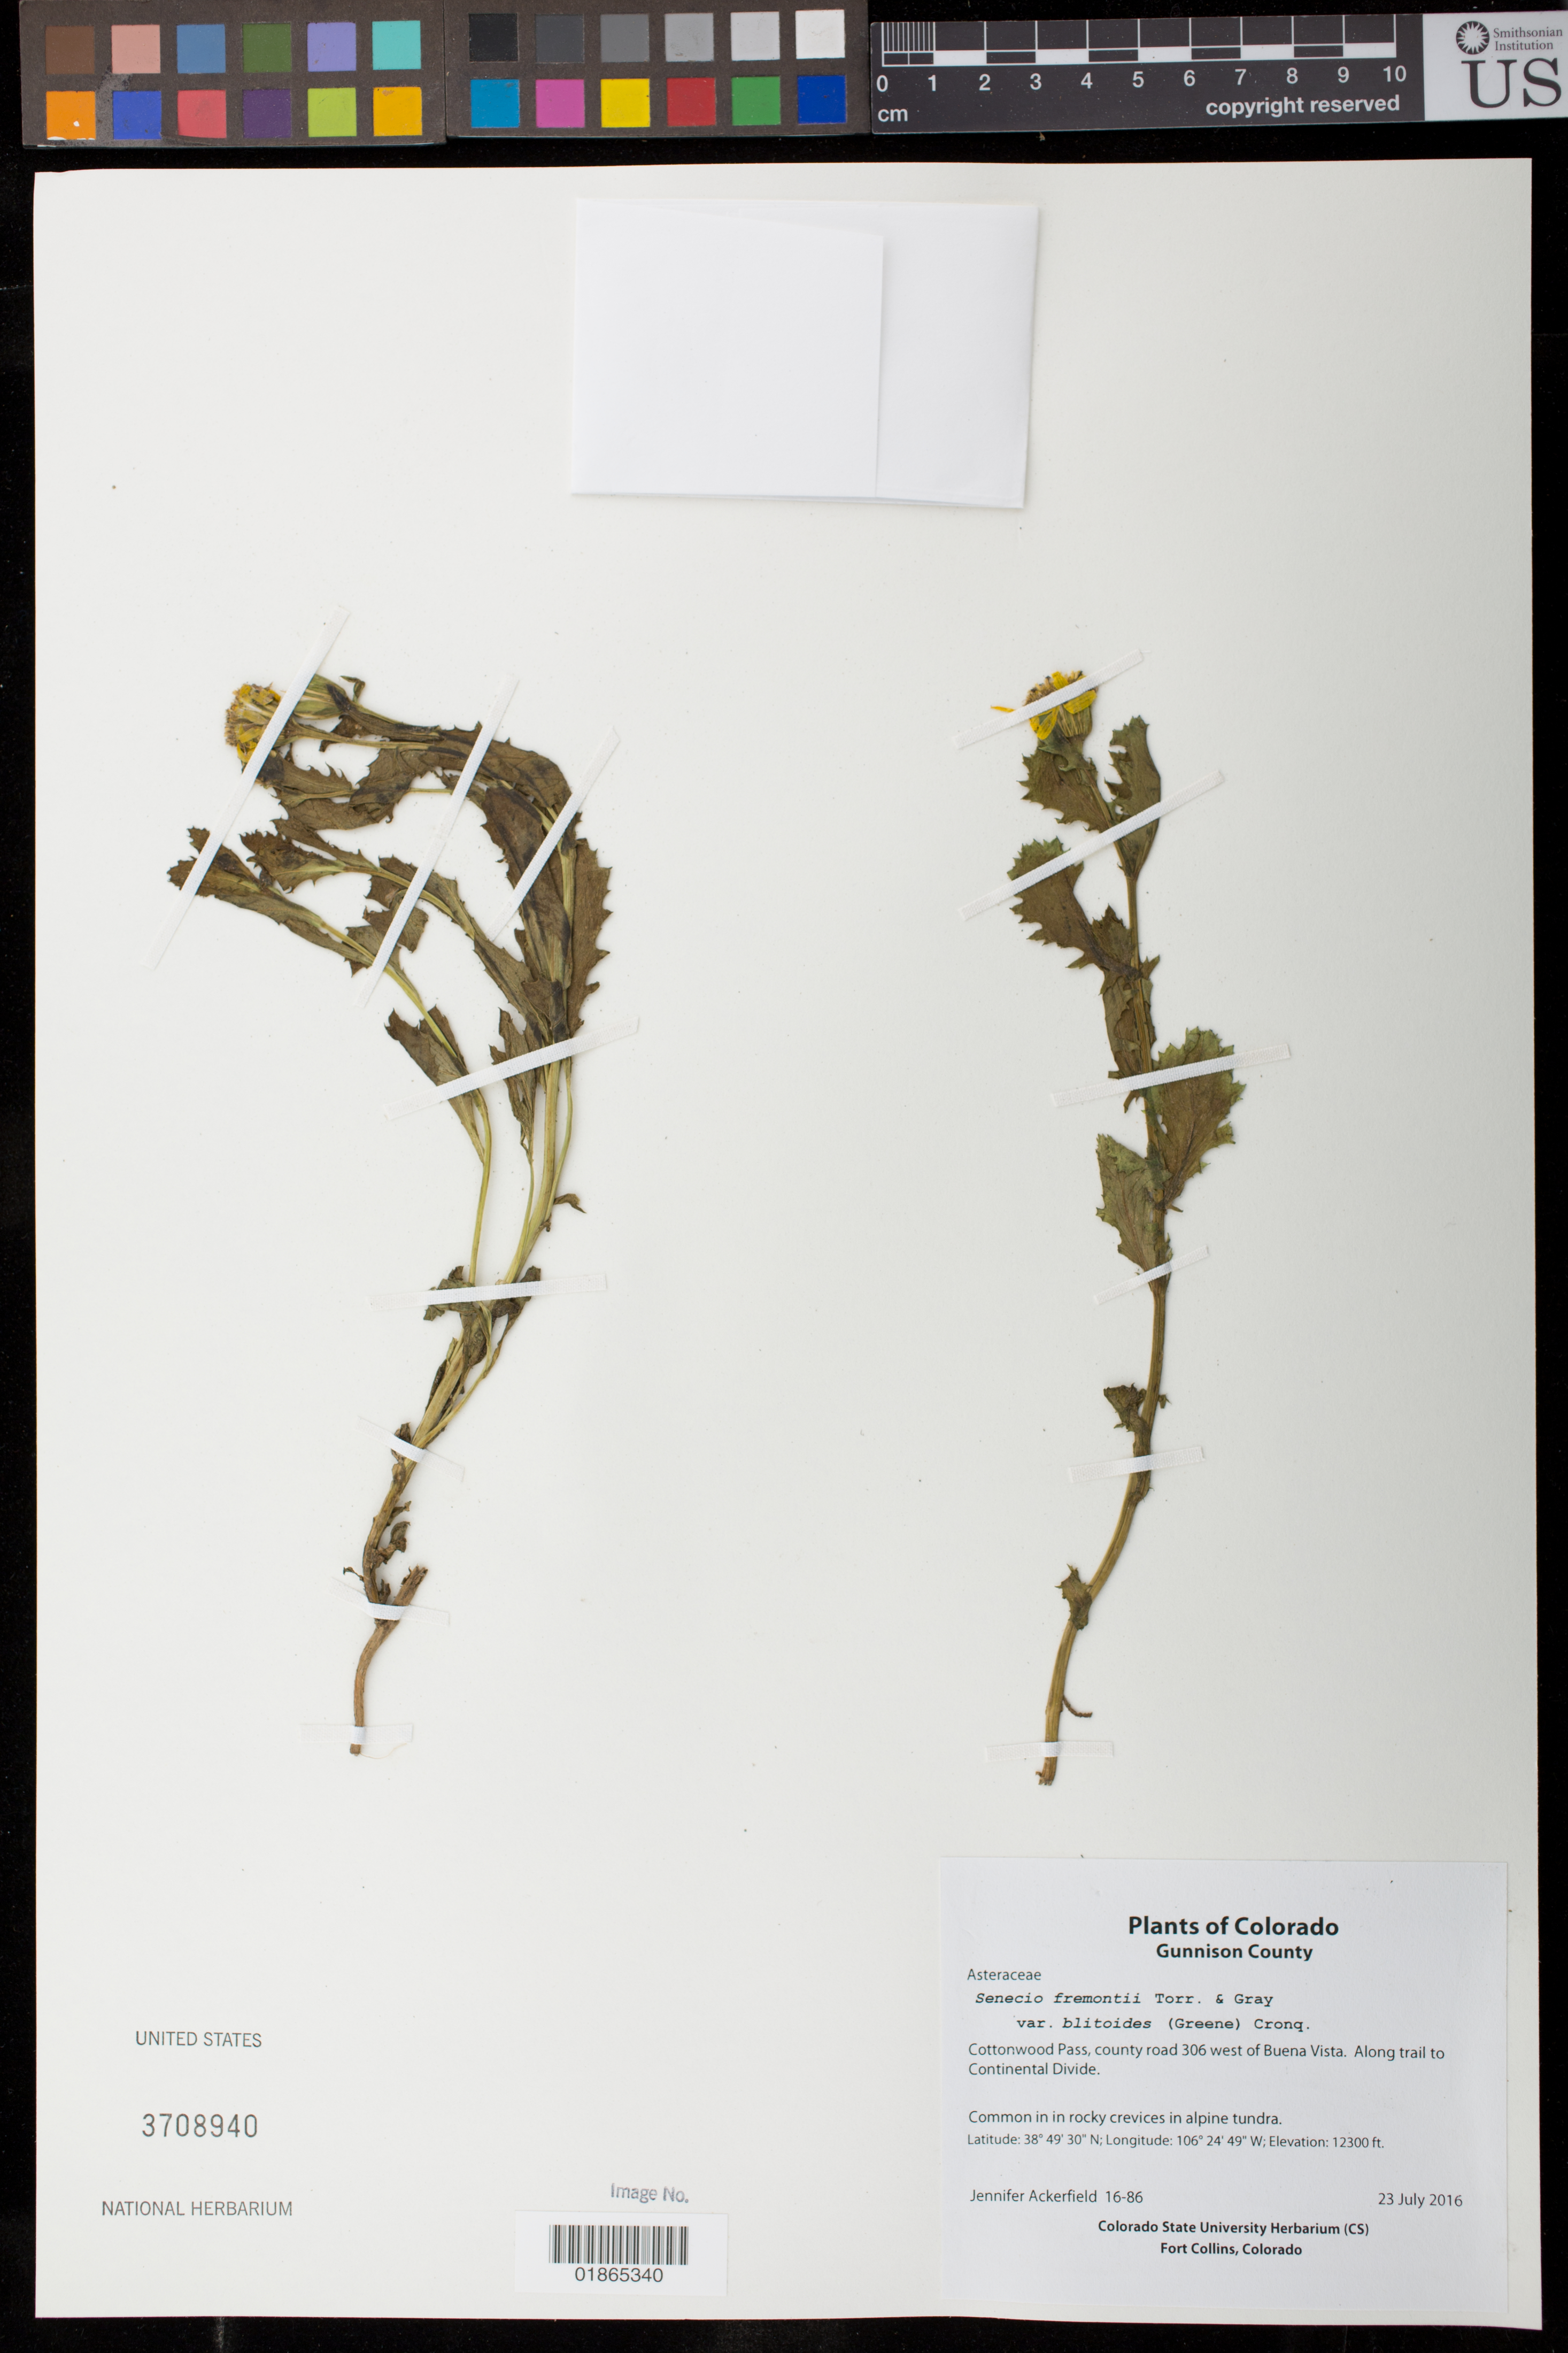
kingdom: Plantae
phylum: Tracheophyta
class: Magnoliopsida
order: Asterales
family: Asteraceae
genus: Senecio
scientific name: Senecio fremontii var. blitoides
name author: (Greene) Cronq.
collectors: J. Ackerfield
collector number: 16-86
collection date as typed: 23 July 2016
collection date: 2016-07-23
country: United States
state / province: Colorado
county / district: Gunnison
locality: Cottonwood Pass, county road 306 W of Buena Vista. Along trail to Continental Divide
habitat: Common in rocky crevices in alpine tundra.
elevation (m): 3749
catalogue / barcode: US 3708940